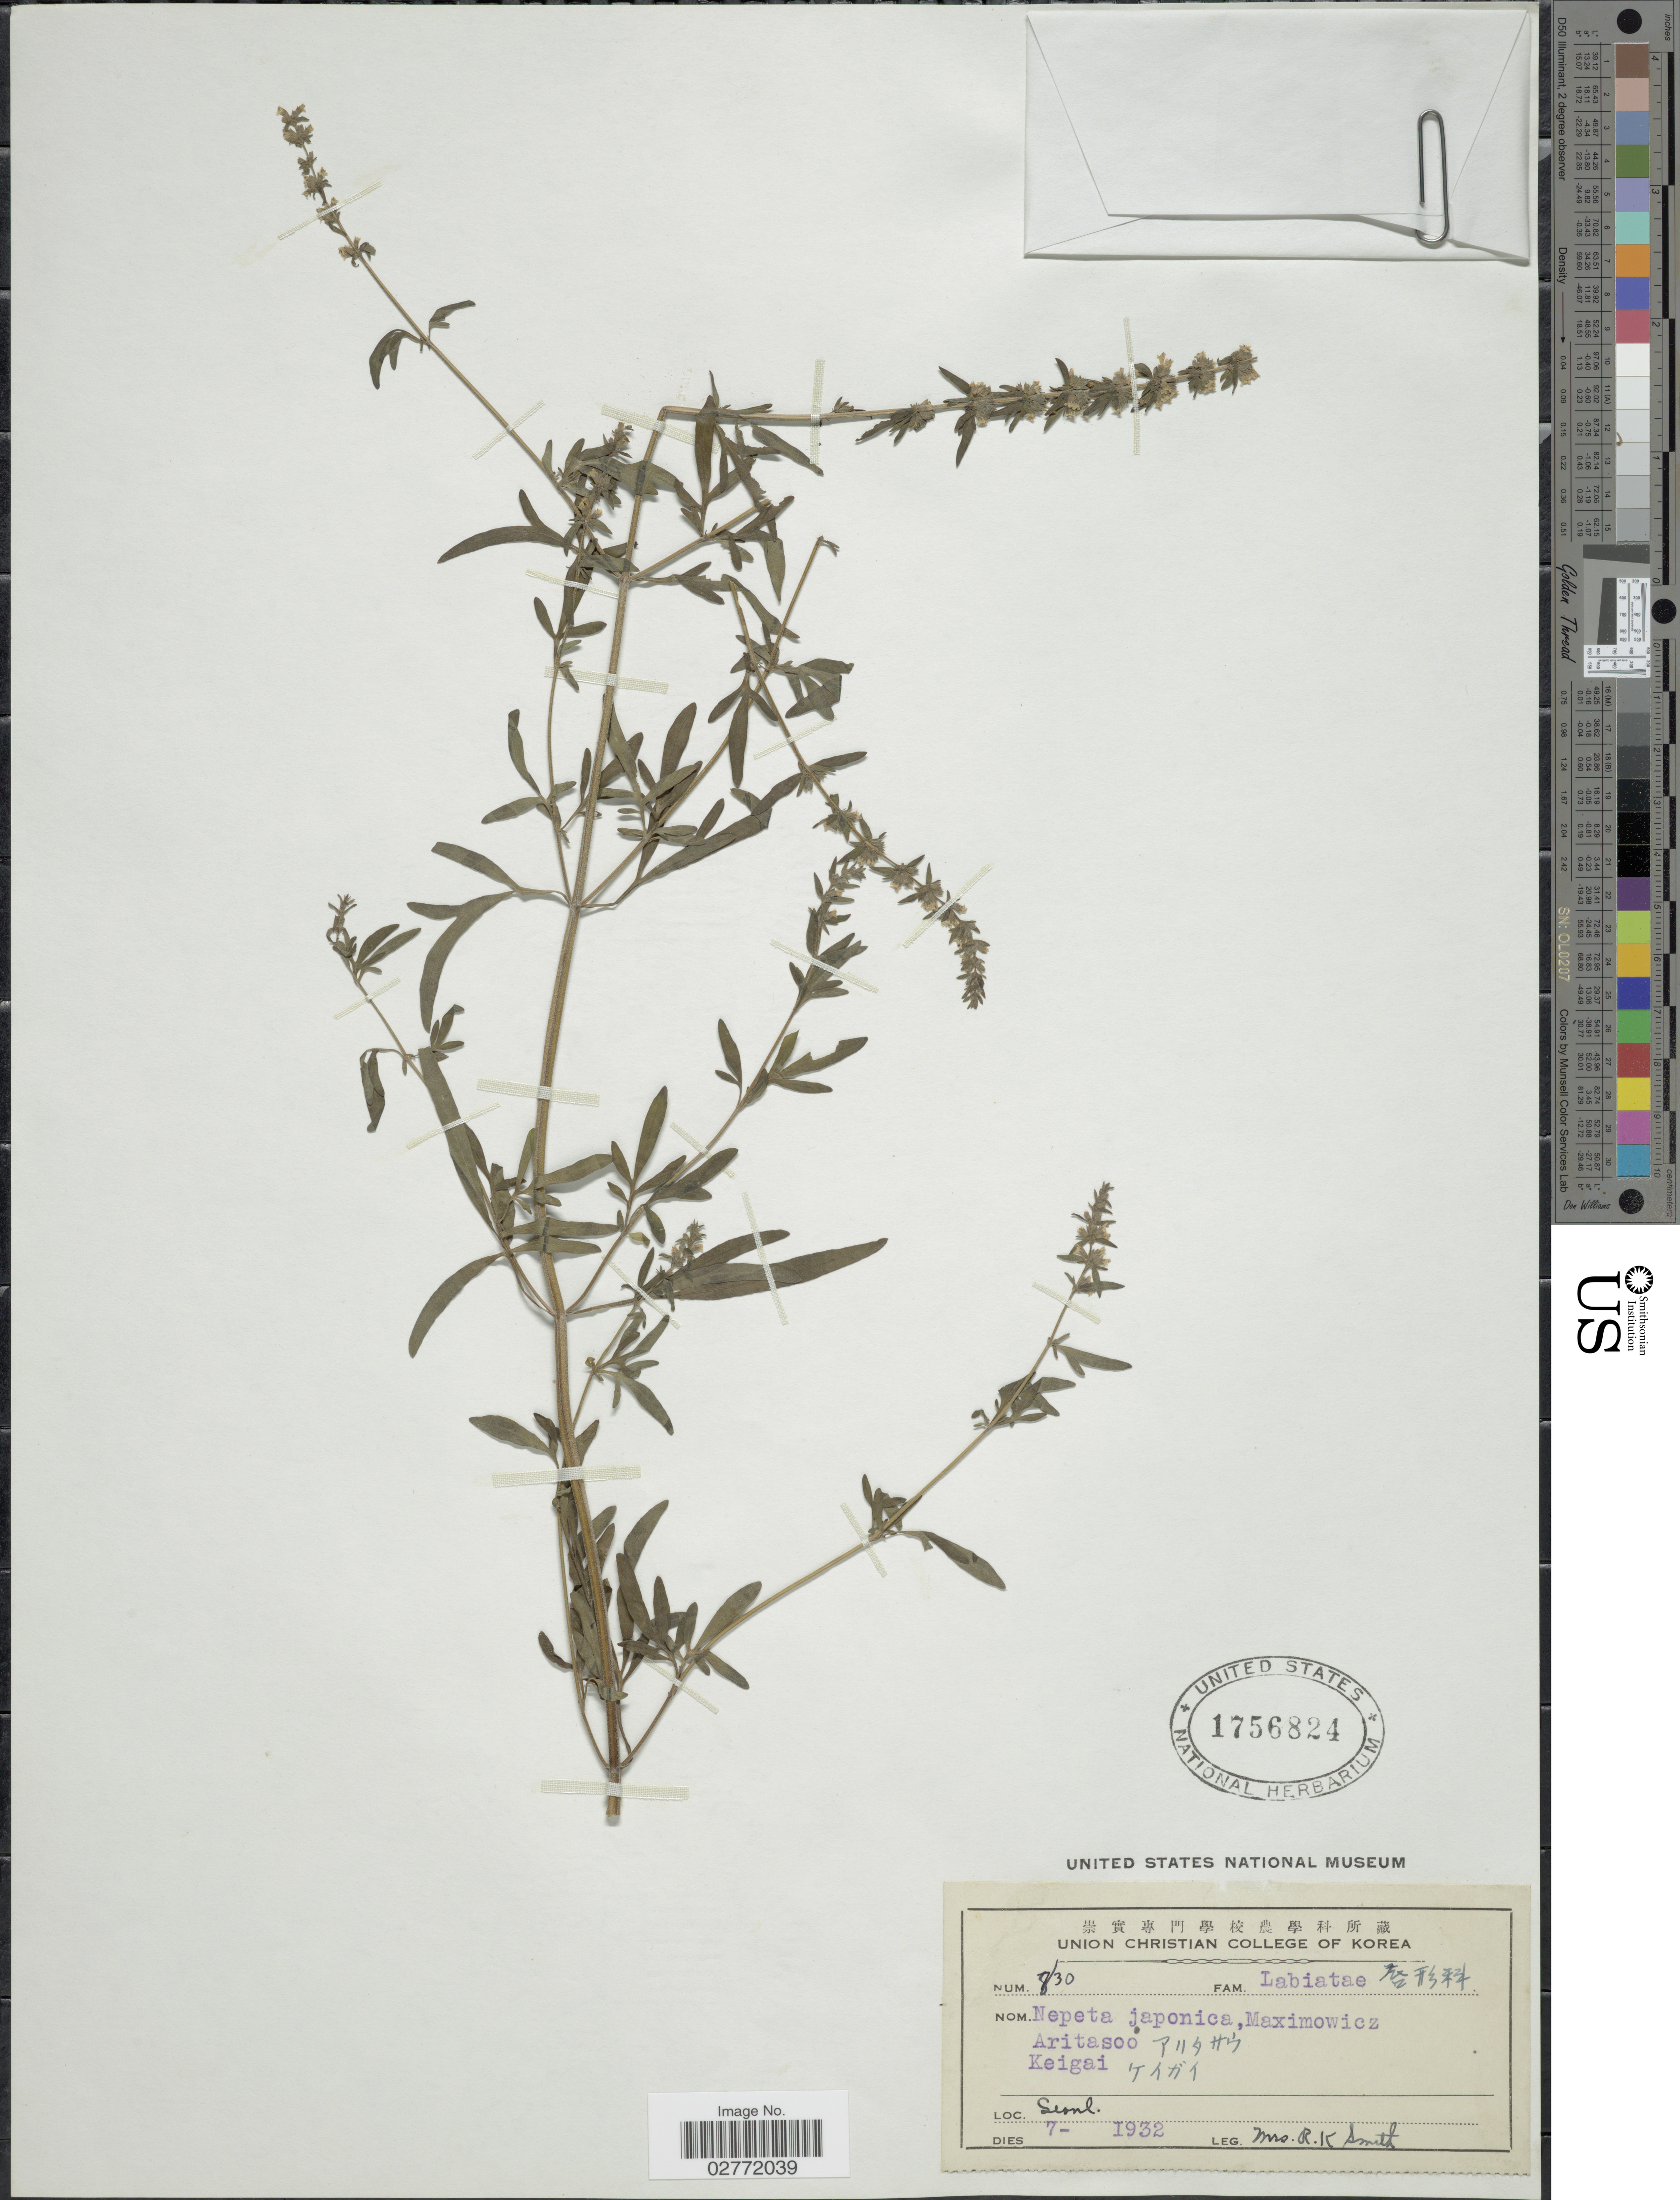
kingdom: Plantae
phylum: Tracheophyta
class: Magnoliopsida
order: Lamiales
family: Lamiaceae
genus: Nepeta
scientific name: Nepeta japonica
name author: Maxim.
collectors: R. Smith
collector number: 830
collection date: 1932-07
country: South Korea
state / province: Seoul Special City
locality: Aritasoo X, Keigai X.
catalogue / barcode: US 1756824